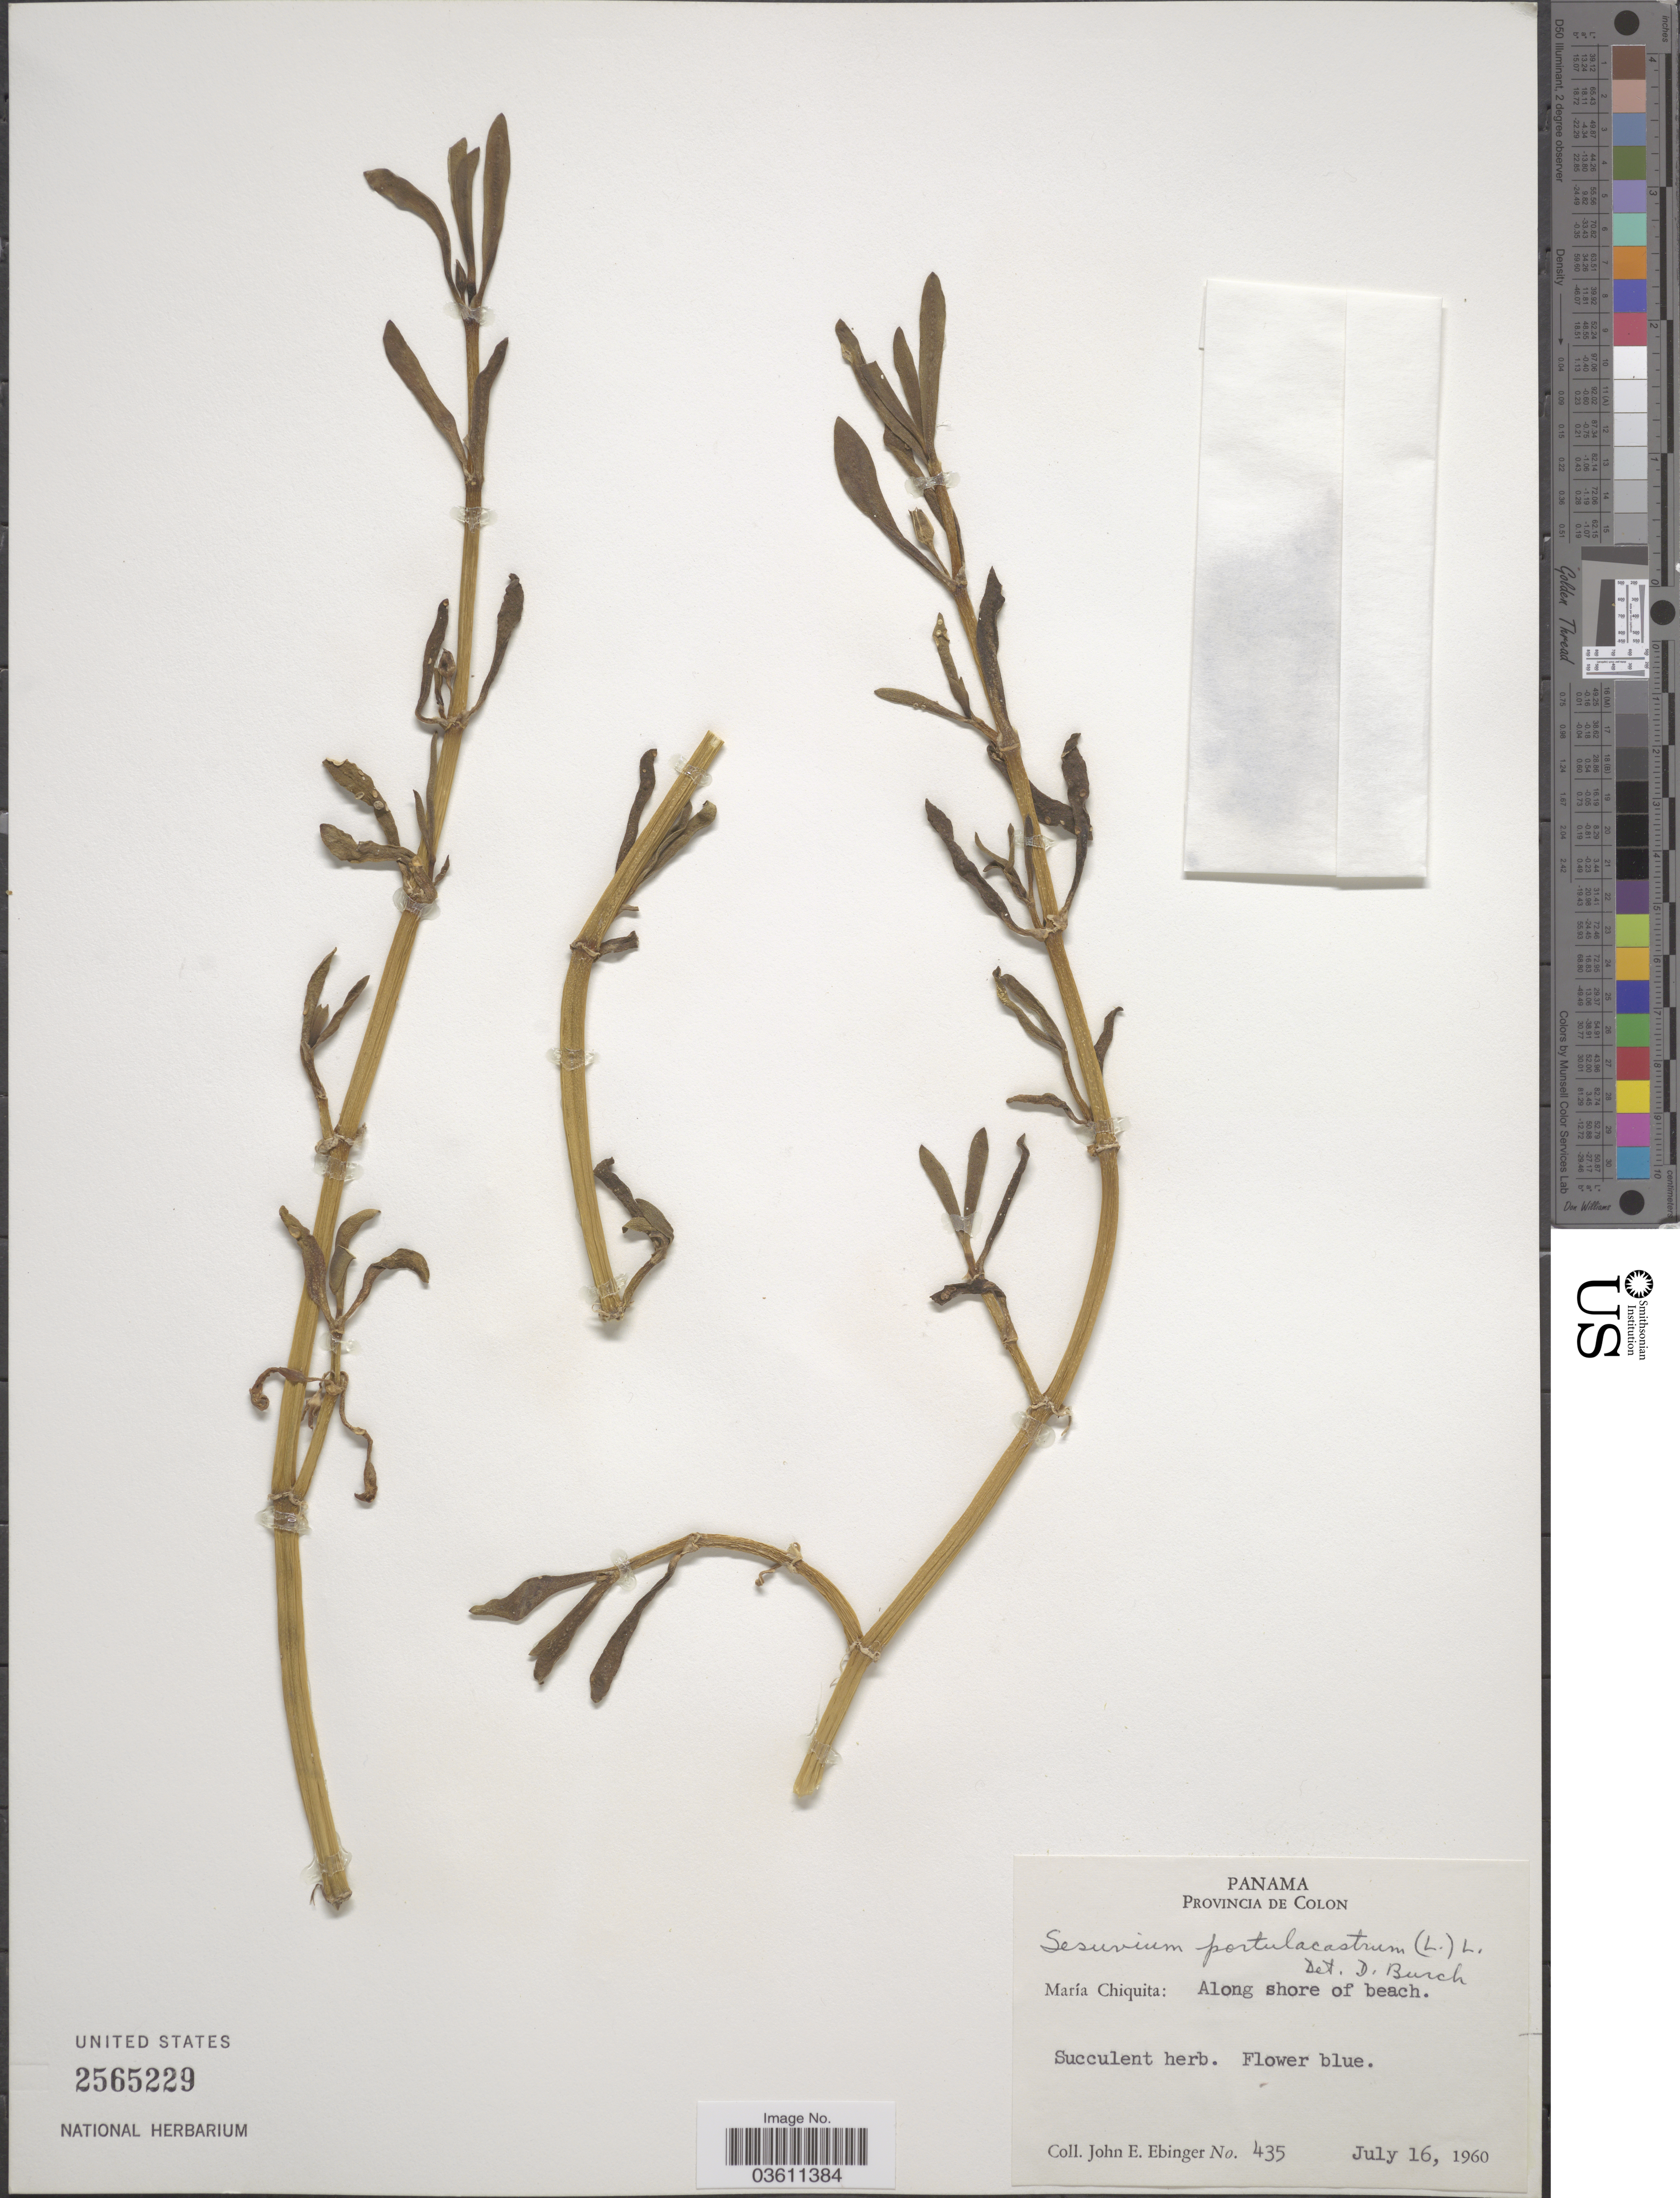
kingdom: Plantae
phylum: Tracheophyta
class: Magnoliopsida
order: Caryophyllales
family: Aizoaceae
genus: Sesuvium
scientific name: Sesuvium portulacastrum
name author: (L.) L.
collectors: J. Ebinger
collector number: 435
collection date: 1960-07-16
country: Panama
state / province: Colón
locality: María Chiquita: Along shore of beach.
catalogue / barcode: US 2565229